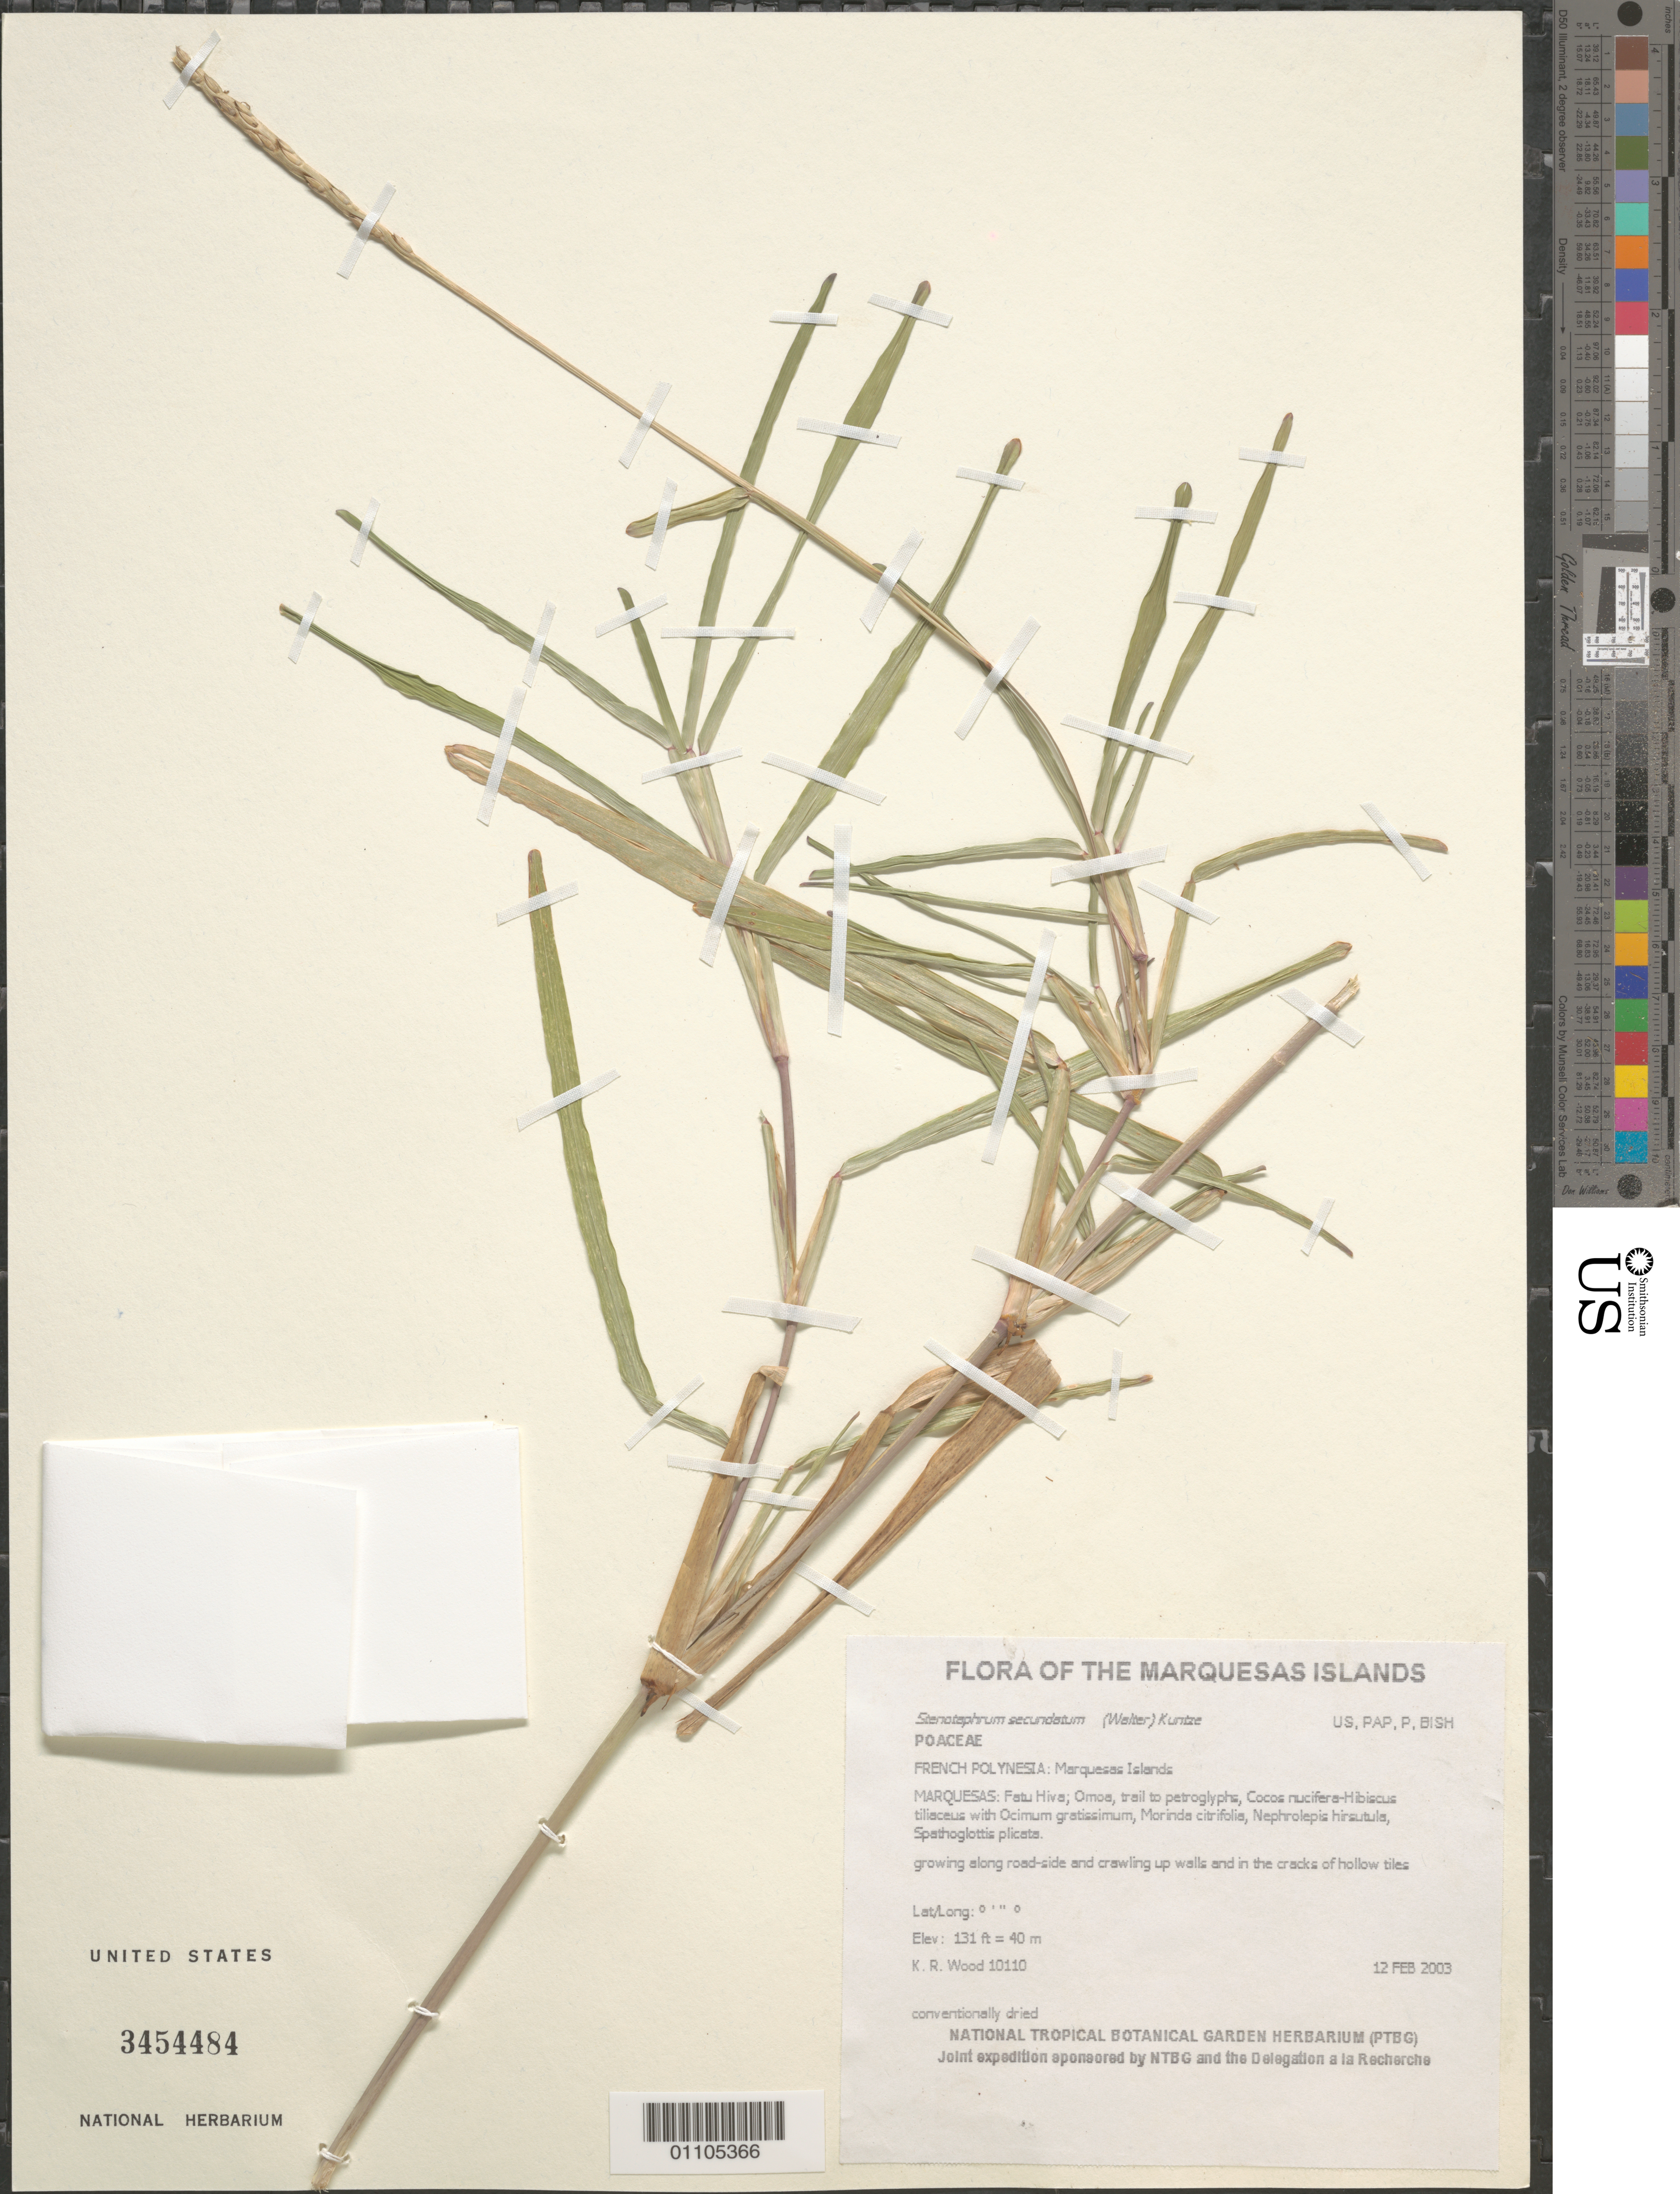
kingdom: Plantae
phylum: Tracheophyta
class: Liliopsida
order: Poales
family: Poaceae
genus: Stenotaphrum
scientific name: Stenotaphrum dimidiatum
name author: (L.) Brongn.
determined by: Lorence, David H., (PTBG), National Tropical Botanical Garden (UNITED STATES)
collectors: K. R. Wood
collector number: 10110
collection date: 2003-02-12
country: French Polynesia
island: Fatu Hiva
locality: Omoa, trail to petroglyphs. Growing along road-side and crawling up walls and in the cracks of hollow tiles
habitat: Low-slope, moderate slope, open, mesic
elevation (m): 40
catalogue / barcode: US 3454484